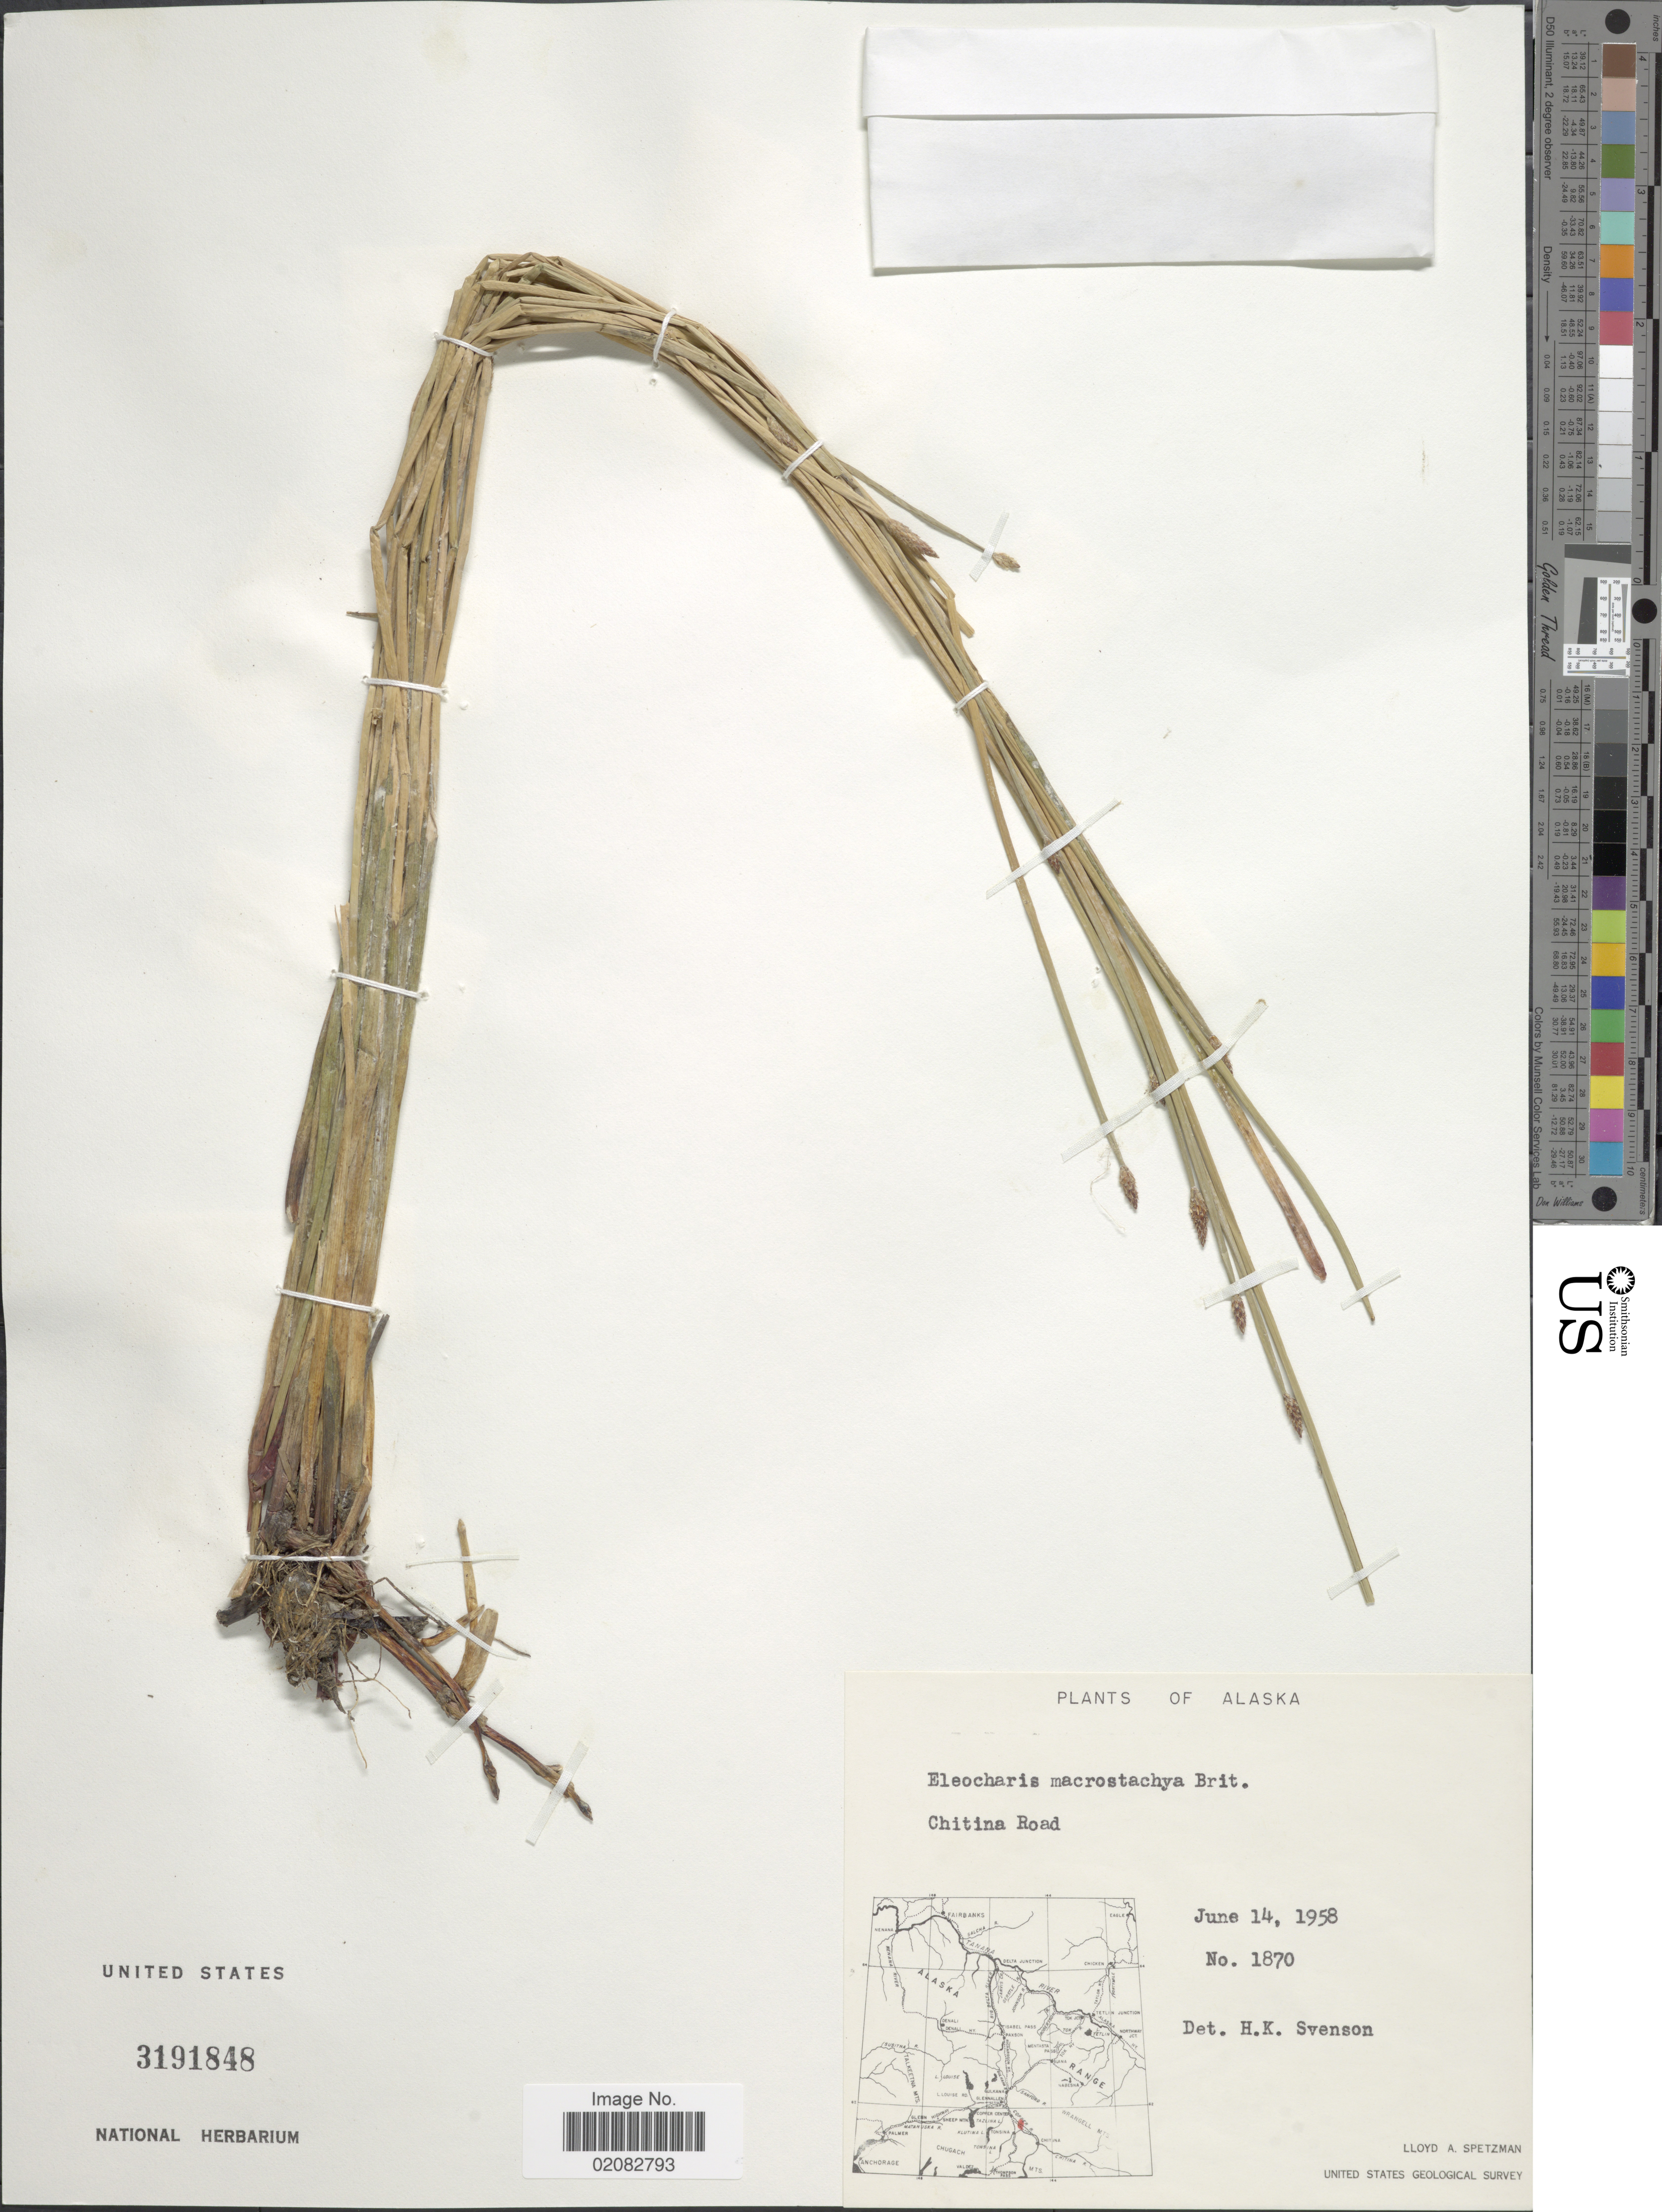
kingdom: Plantae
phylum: Tracheophyta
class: Liliopsida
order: Poales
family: Cyperaceae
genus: Eleocharis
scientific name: Eleocharis macrostachya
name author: Britton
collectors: L. Spetzman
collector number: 1870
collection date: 1958-06-14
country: United States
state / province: Alaska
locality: Chitina Road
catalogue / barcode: US 3191848